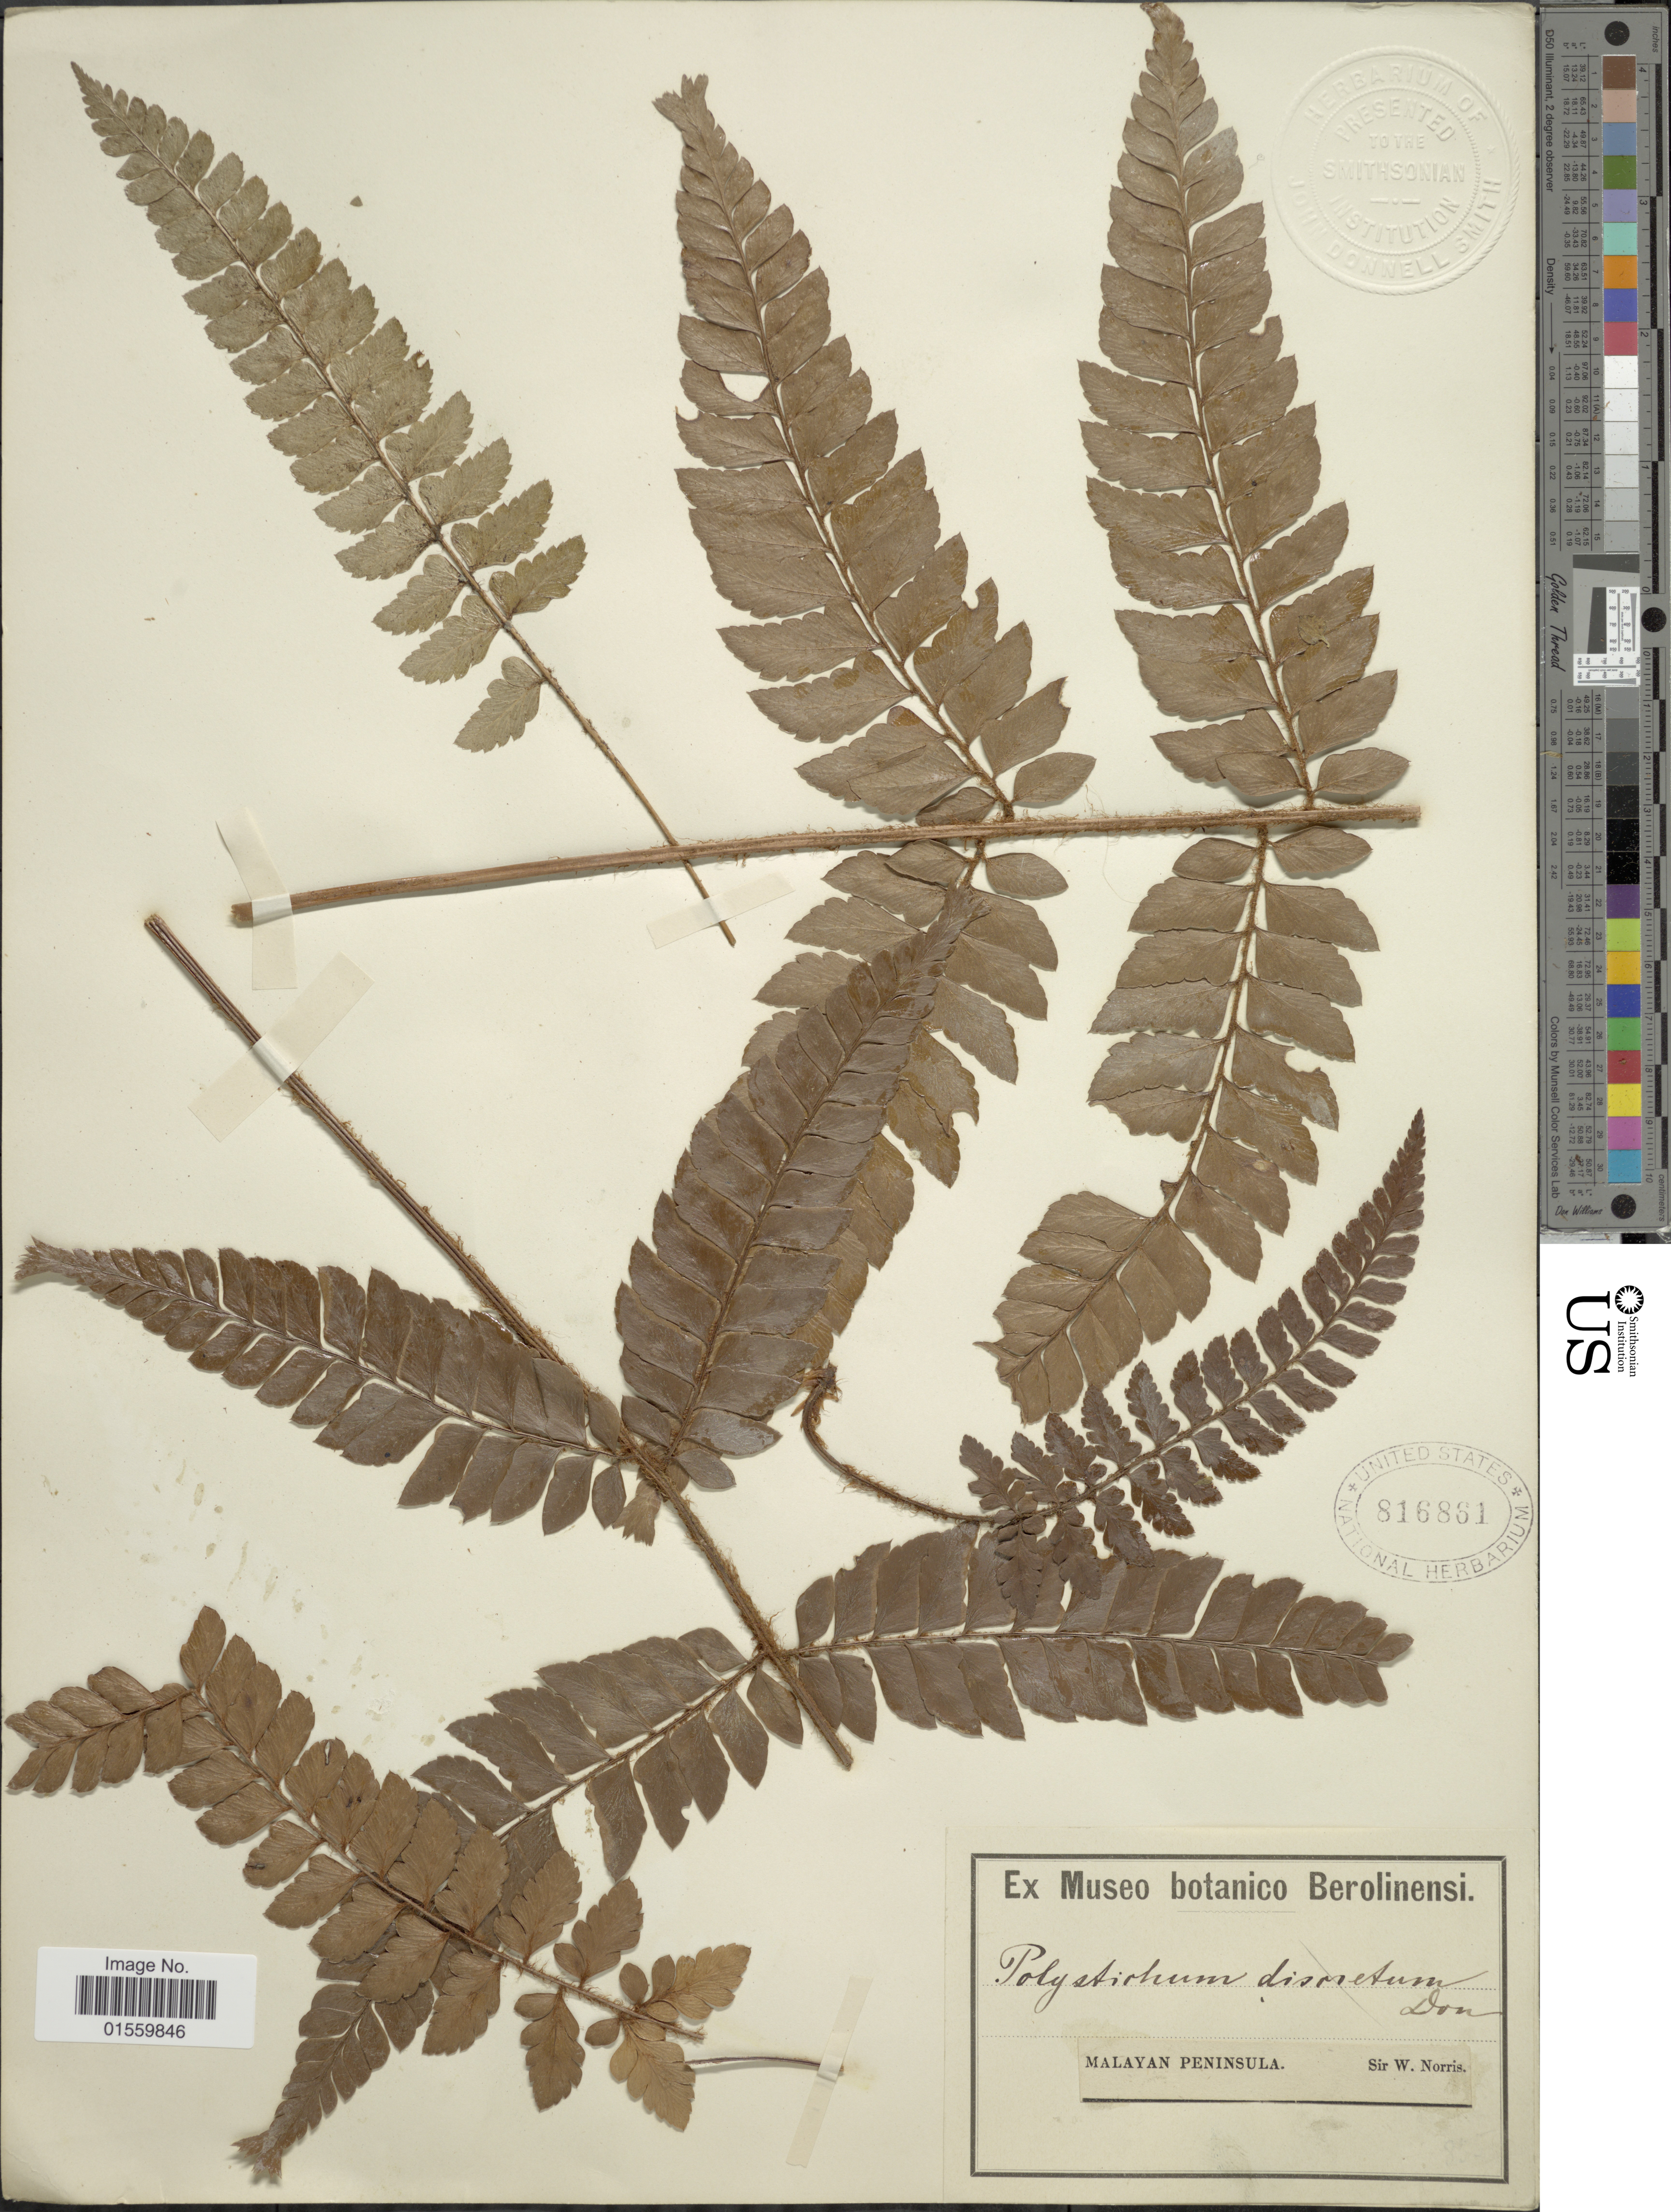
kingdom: Plantae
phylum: Tracheophyta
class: Polypodiopsida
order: Polypodiales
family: Dryopteridaceae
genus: Polystichum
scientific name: Polystichum sp.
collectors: W. Norris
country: Malaysia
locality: Malayan Peninsula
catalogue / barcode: US 816861